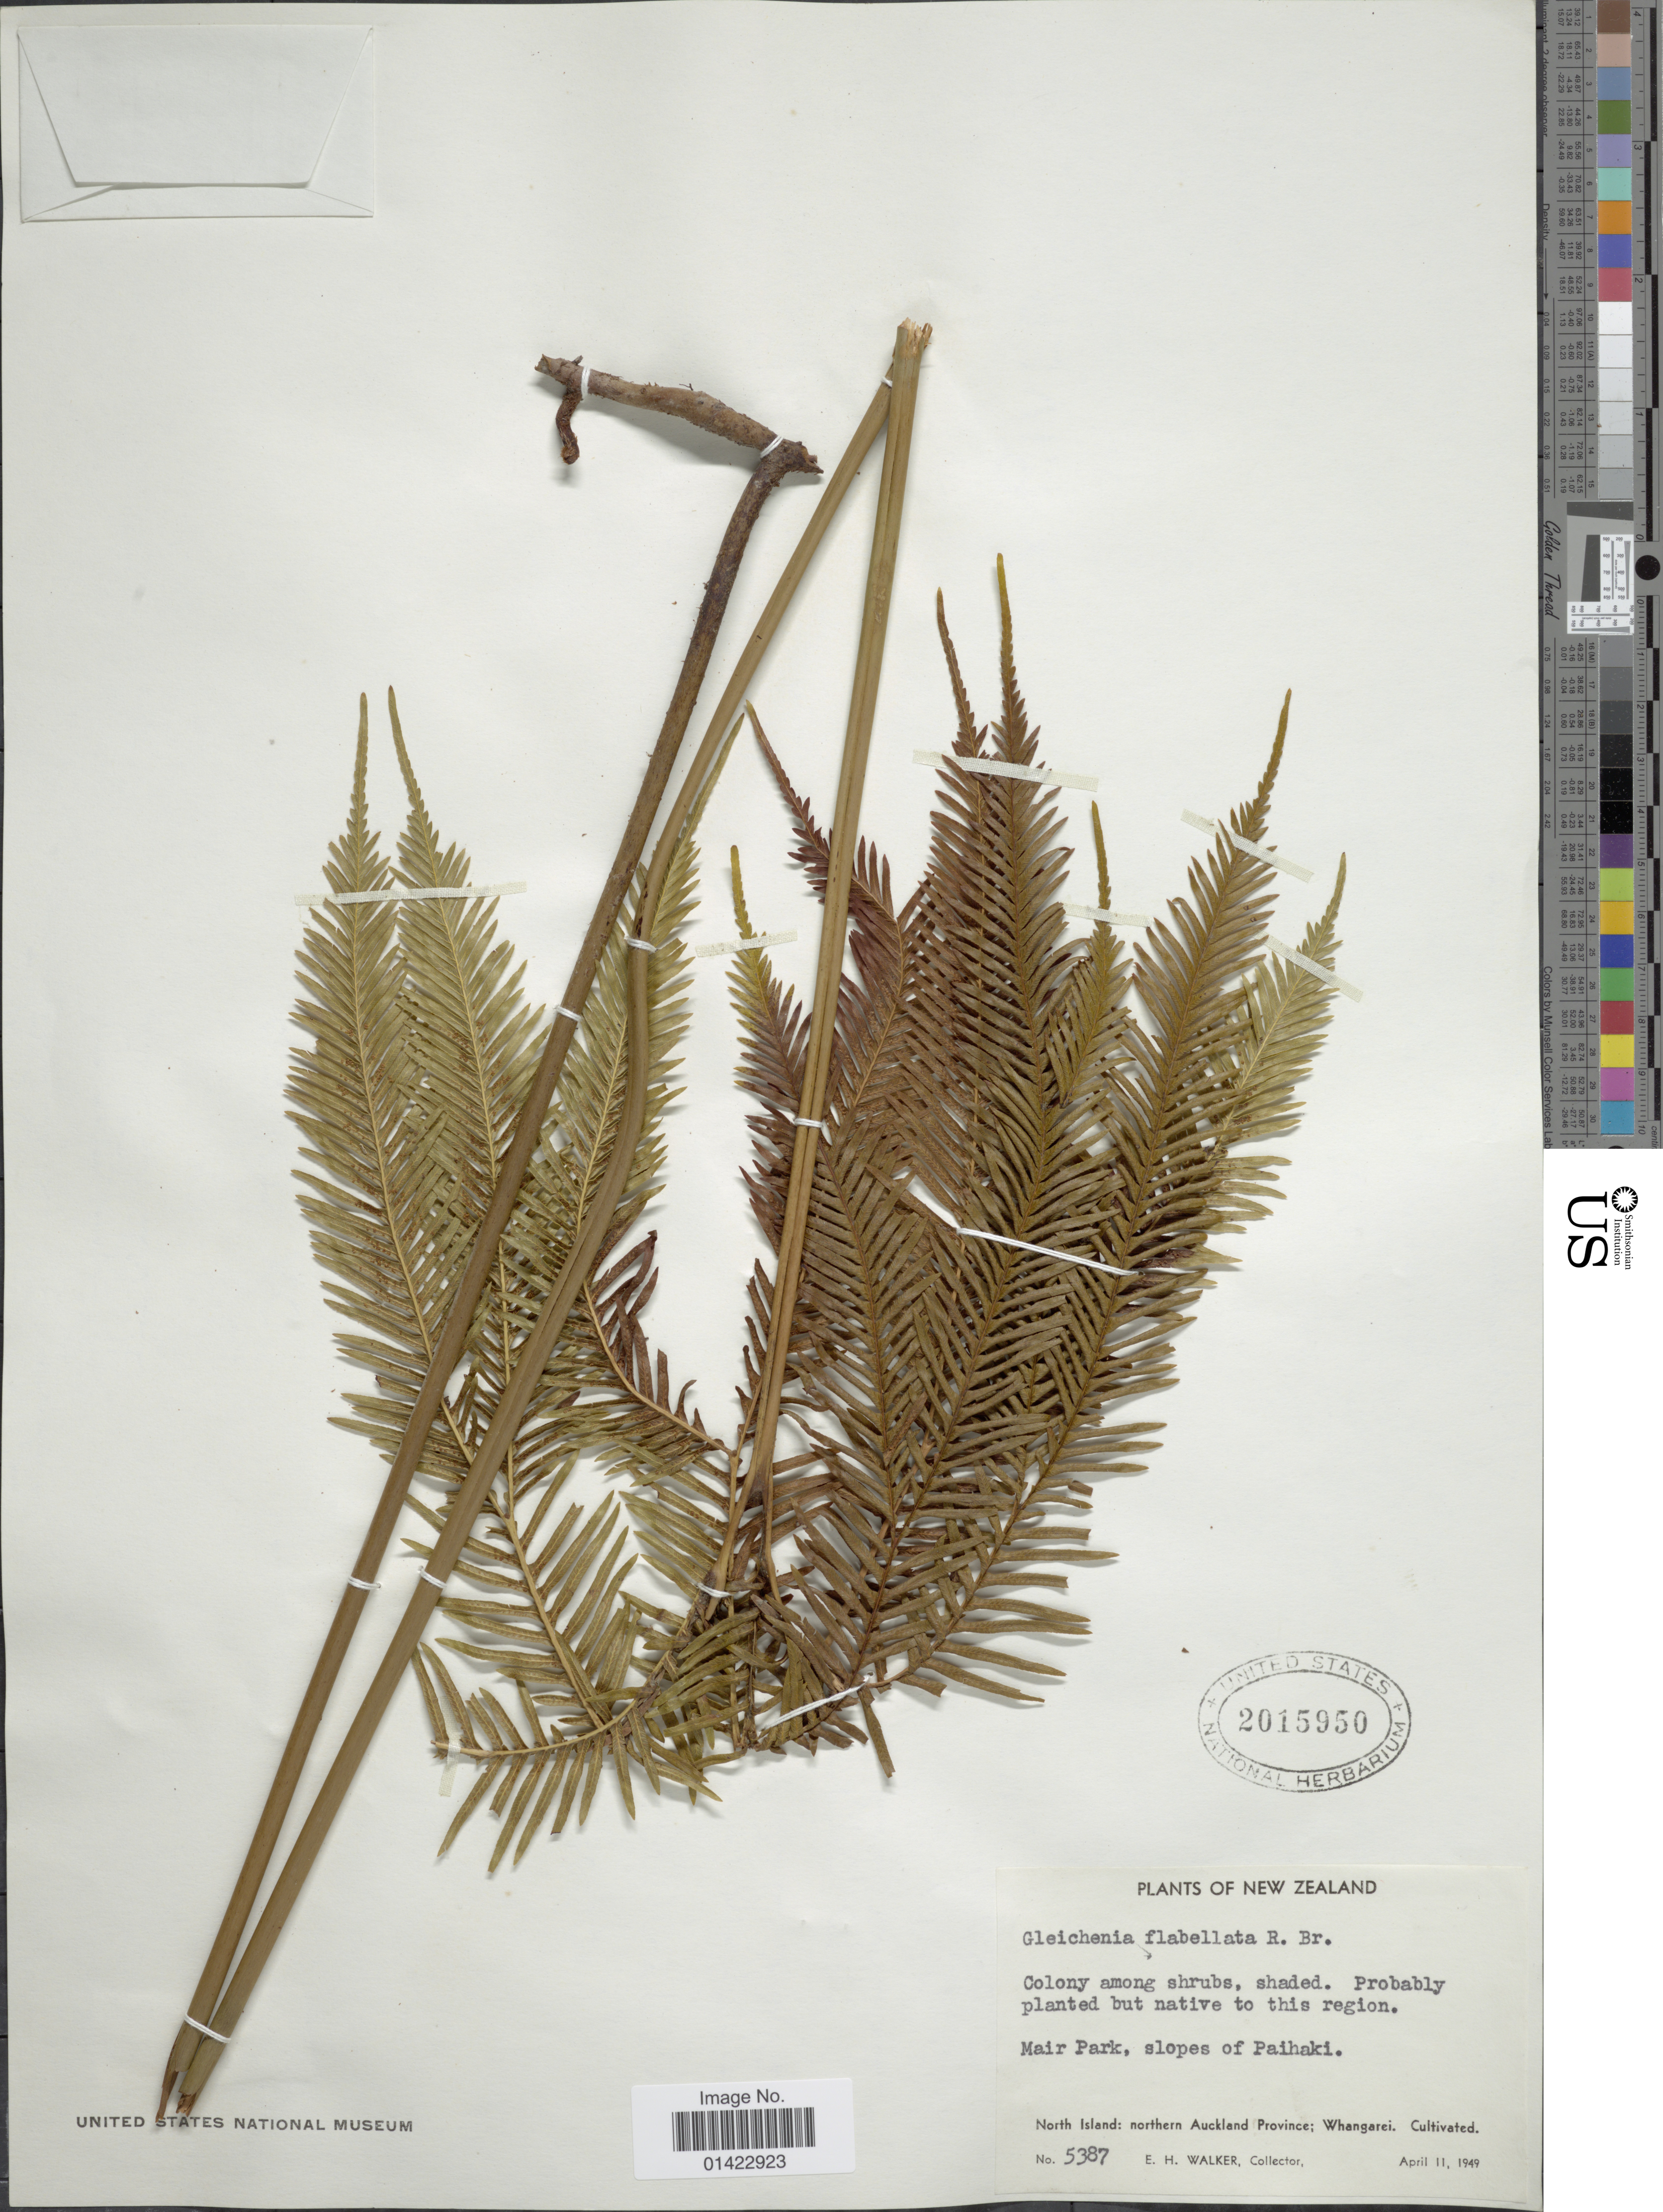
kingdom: Plantae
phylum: Tracheophyta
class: Polypodiopsida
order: Gleicheniales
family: Gleicheniaceae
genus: Sticherus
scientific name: Sticherus flabellatus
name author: (R. Br.) H. St. John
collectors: E. H. Walker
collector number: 5387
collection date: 1949-04-11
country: New Zealand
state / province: Auckland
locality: Mair Park, slopes of Paihaki. North Island: northern Auckland Province; Whangarei.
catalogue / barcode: US 2015950